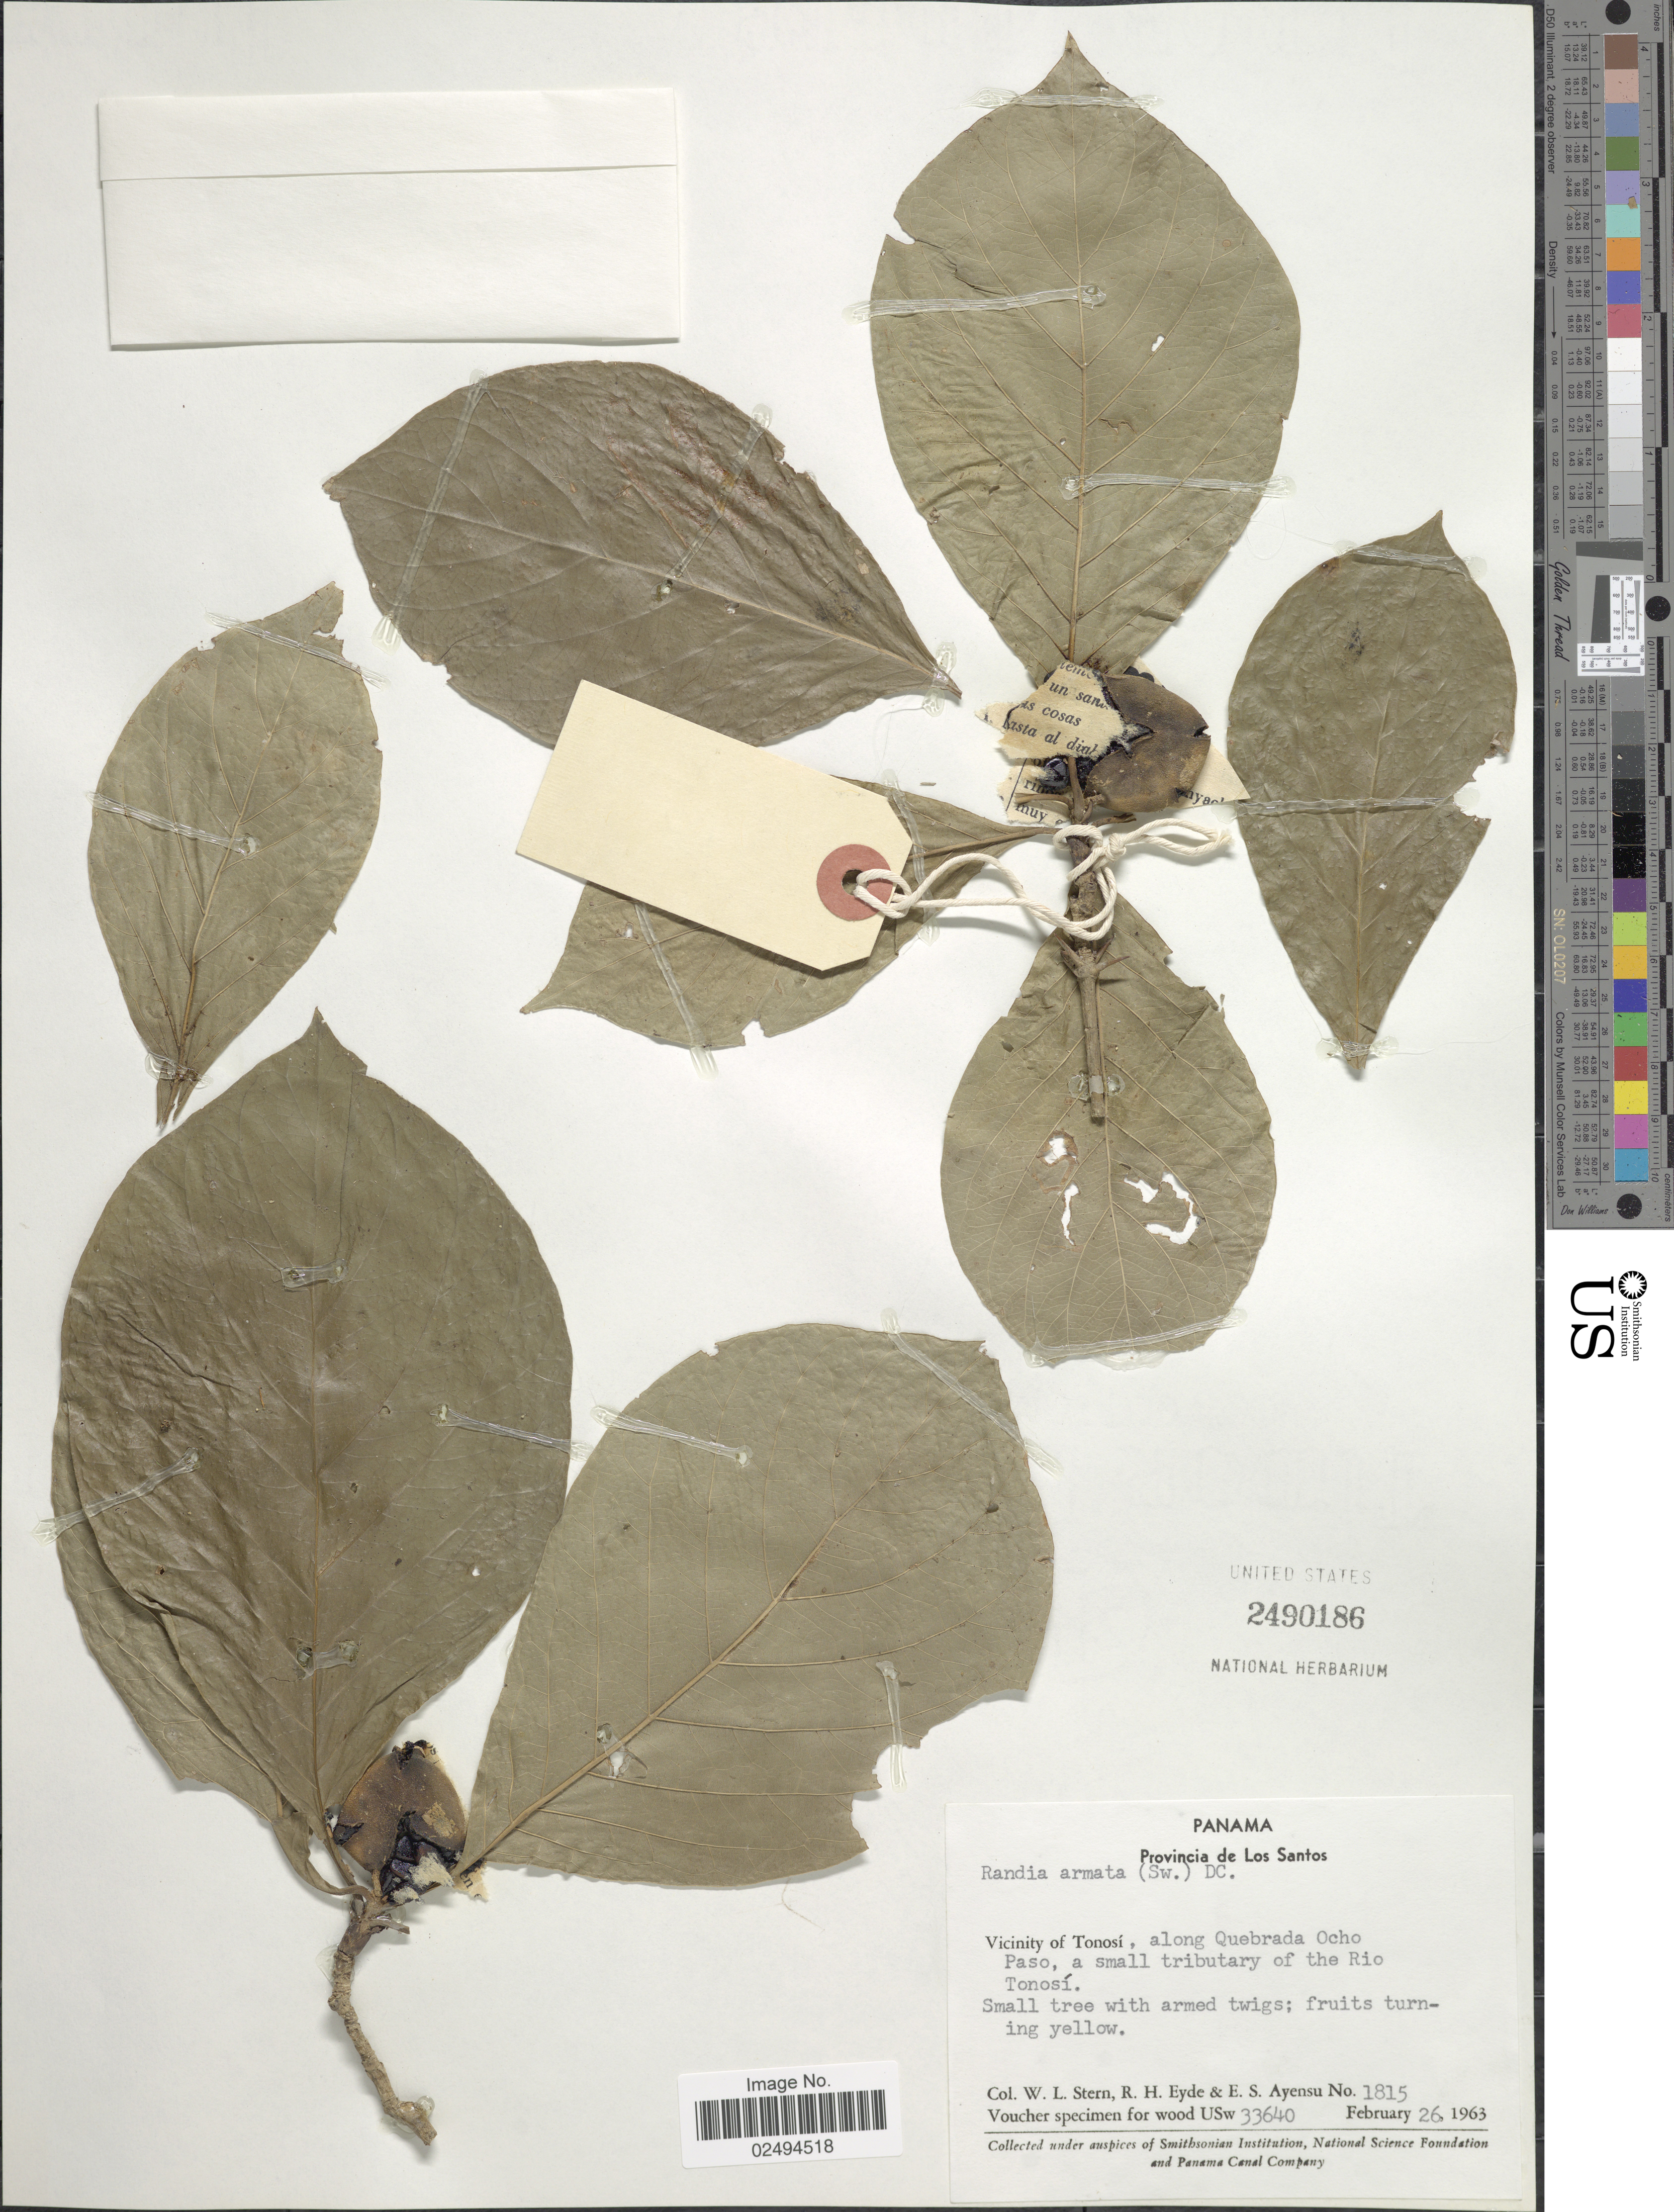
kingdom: Plantae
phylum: Tracheophyta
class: Magnoliopsida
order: Gentianales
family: Rubiaceae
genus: Randia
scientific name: Randia armata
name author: (Sw.) DC.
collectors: W. L. Stern, R. H. Eyde & E. S. Ayensu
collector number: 1815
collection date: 1963-02-26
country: Panama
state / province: Los Santos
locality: Provincia de Los Santos. Vicinity of Tonosi, along Quebrada Ocho Paso, a small tributary of the Rio Tonosi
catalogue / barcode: US 2490186